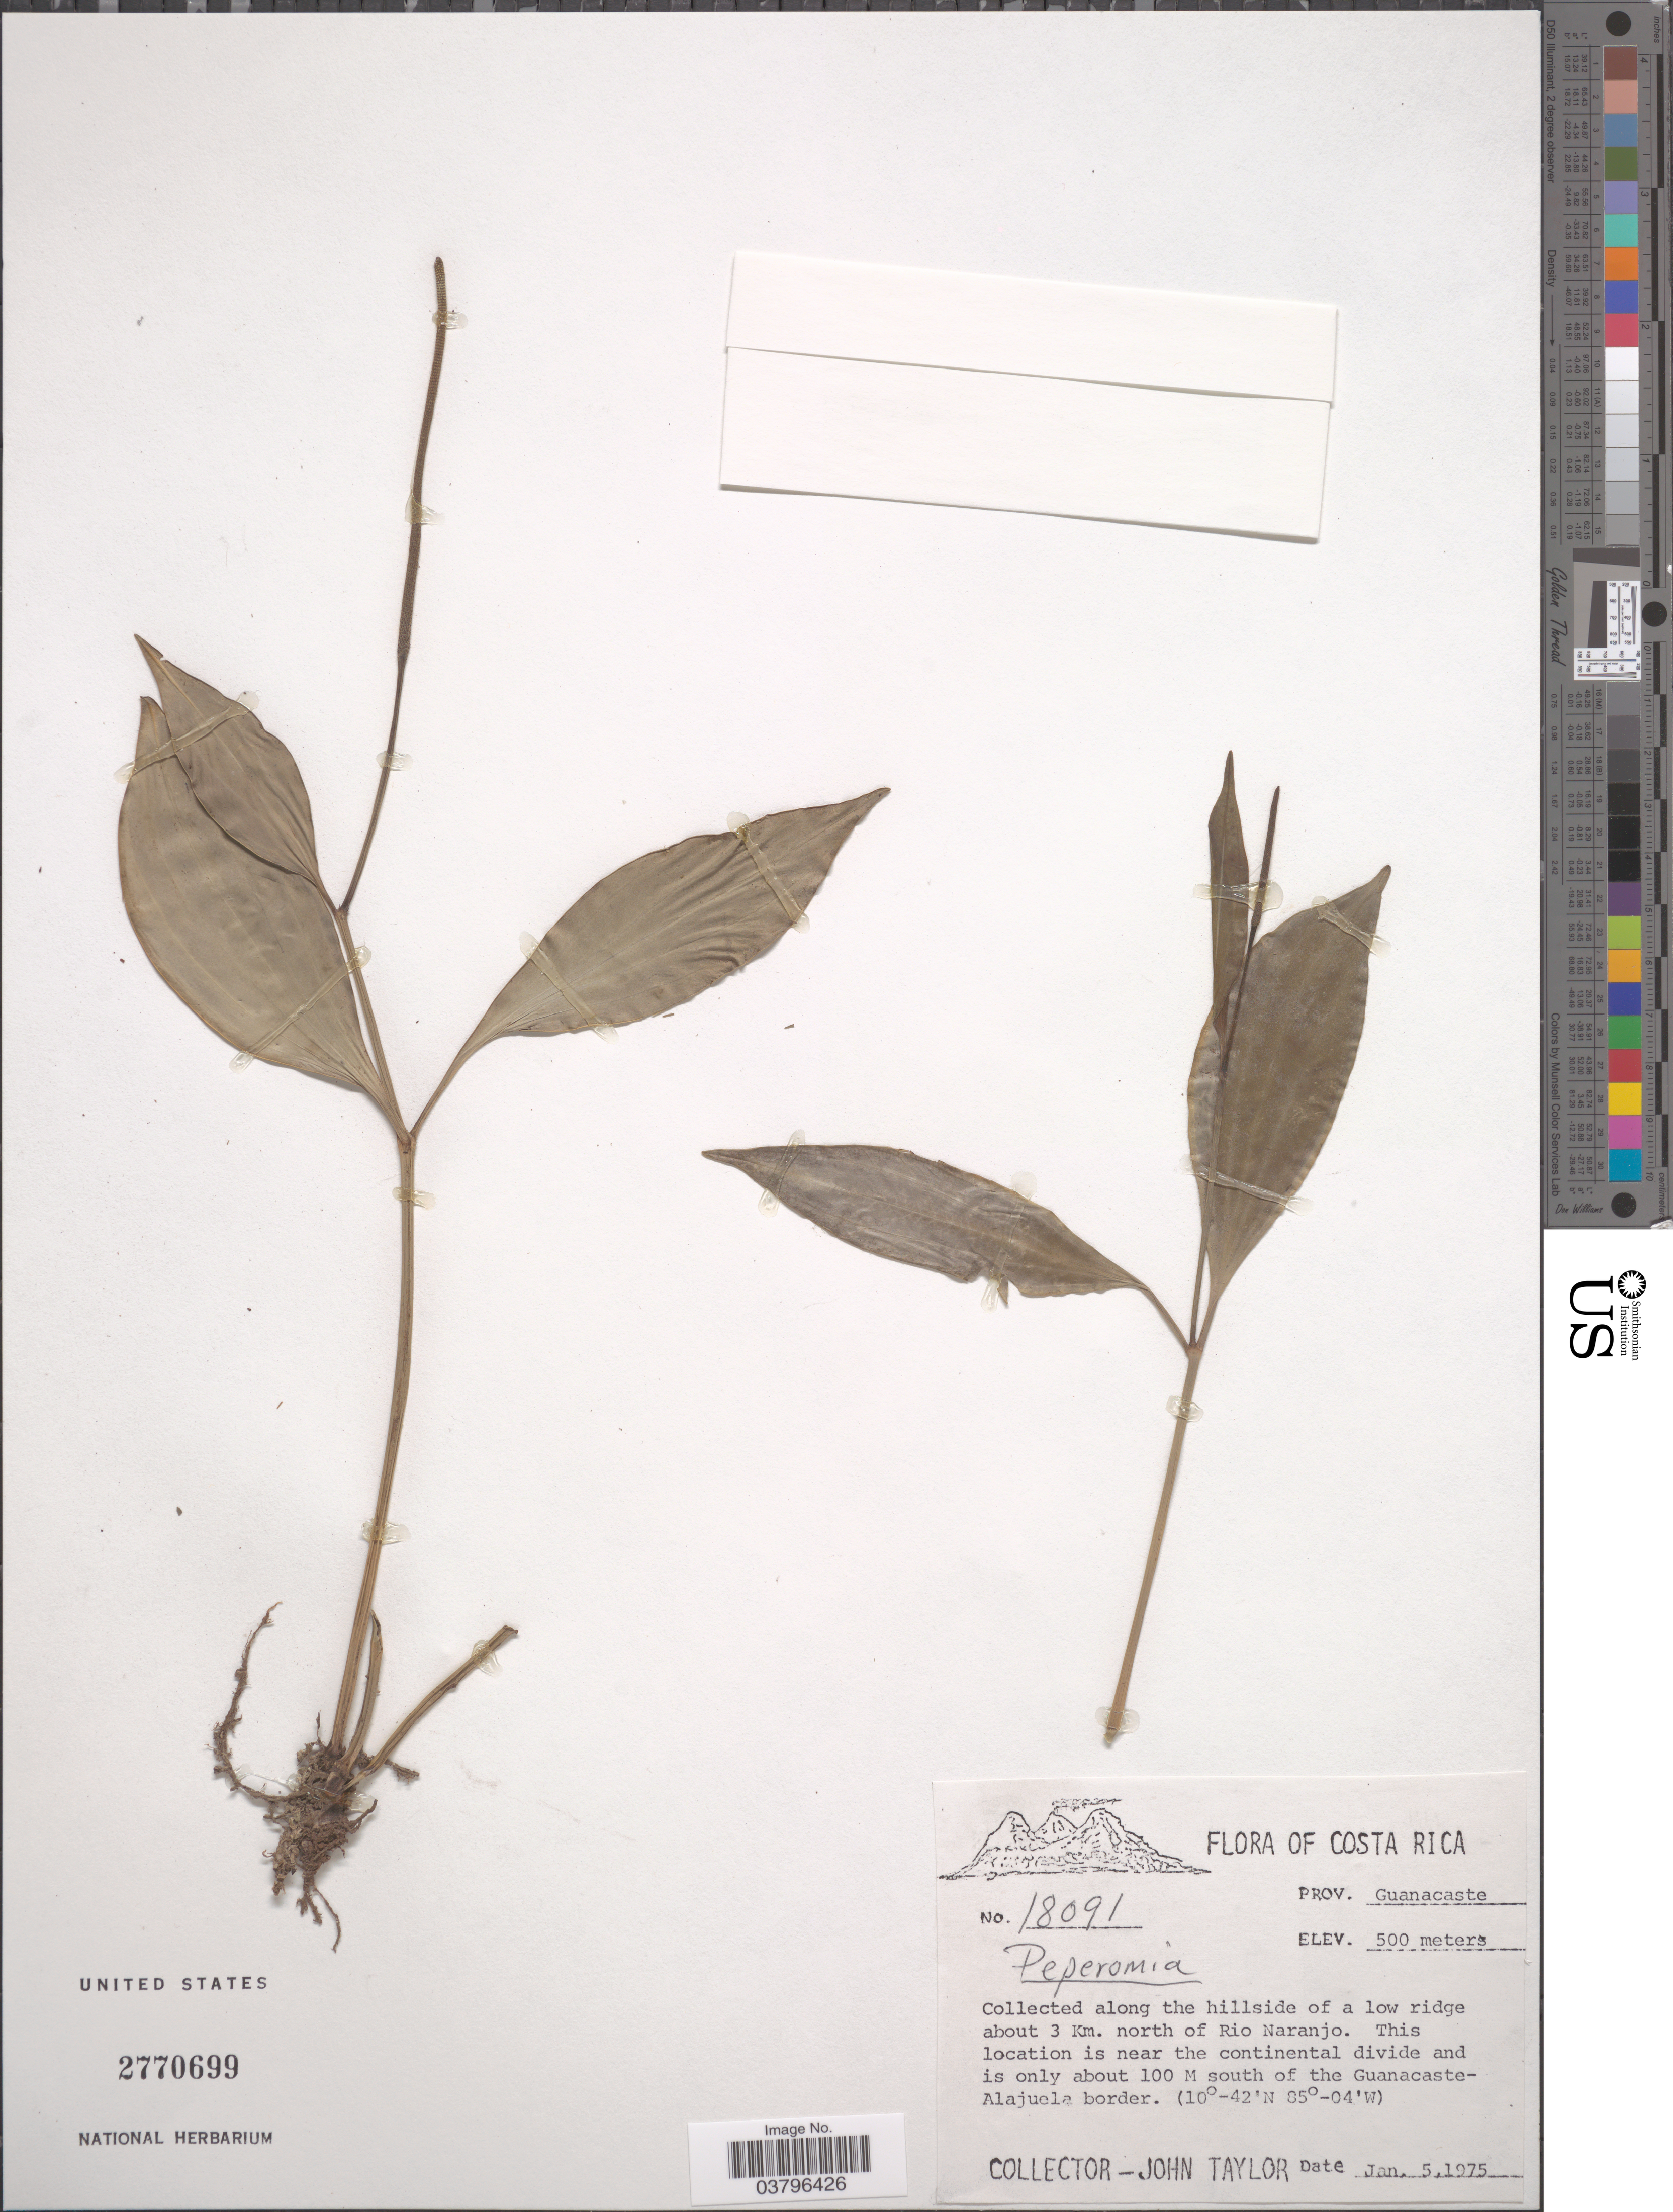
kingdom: Plantae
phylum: Tracheophyta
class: Magnoliopsida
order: Piperales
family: Piperaceae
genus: Peperomia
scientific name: Peperomia pseudopereskiifolia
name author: C. DC.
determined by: Jiménez, José Estaban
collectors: J. Taylor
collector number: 18091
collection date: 1975-01-05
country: Costa Rica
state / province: Guanacaste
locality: Along the hillside of a low ridge about 3 Km. north of Rio Naranjo. This location is near the continental divide and is only about 100 M south of the Guanacaste-Alajuela border.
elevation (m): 500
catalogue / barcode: US 2770699